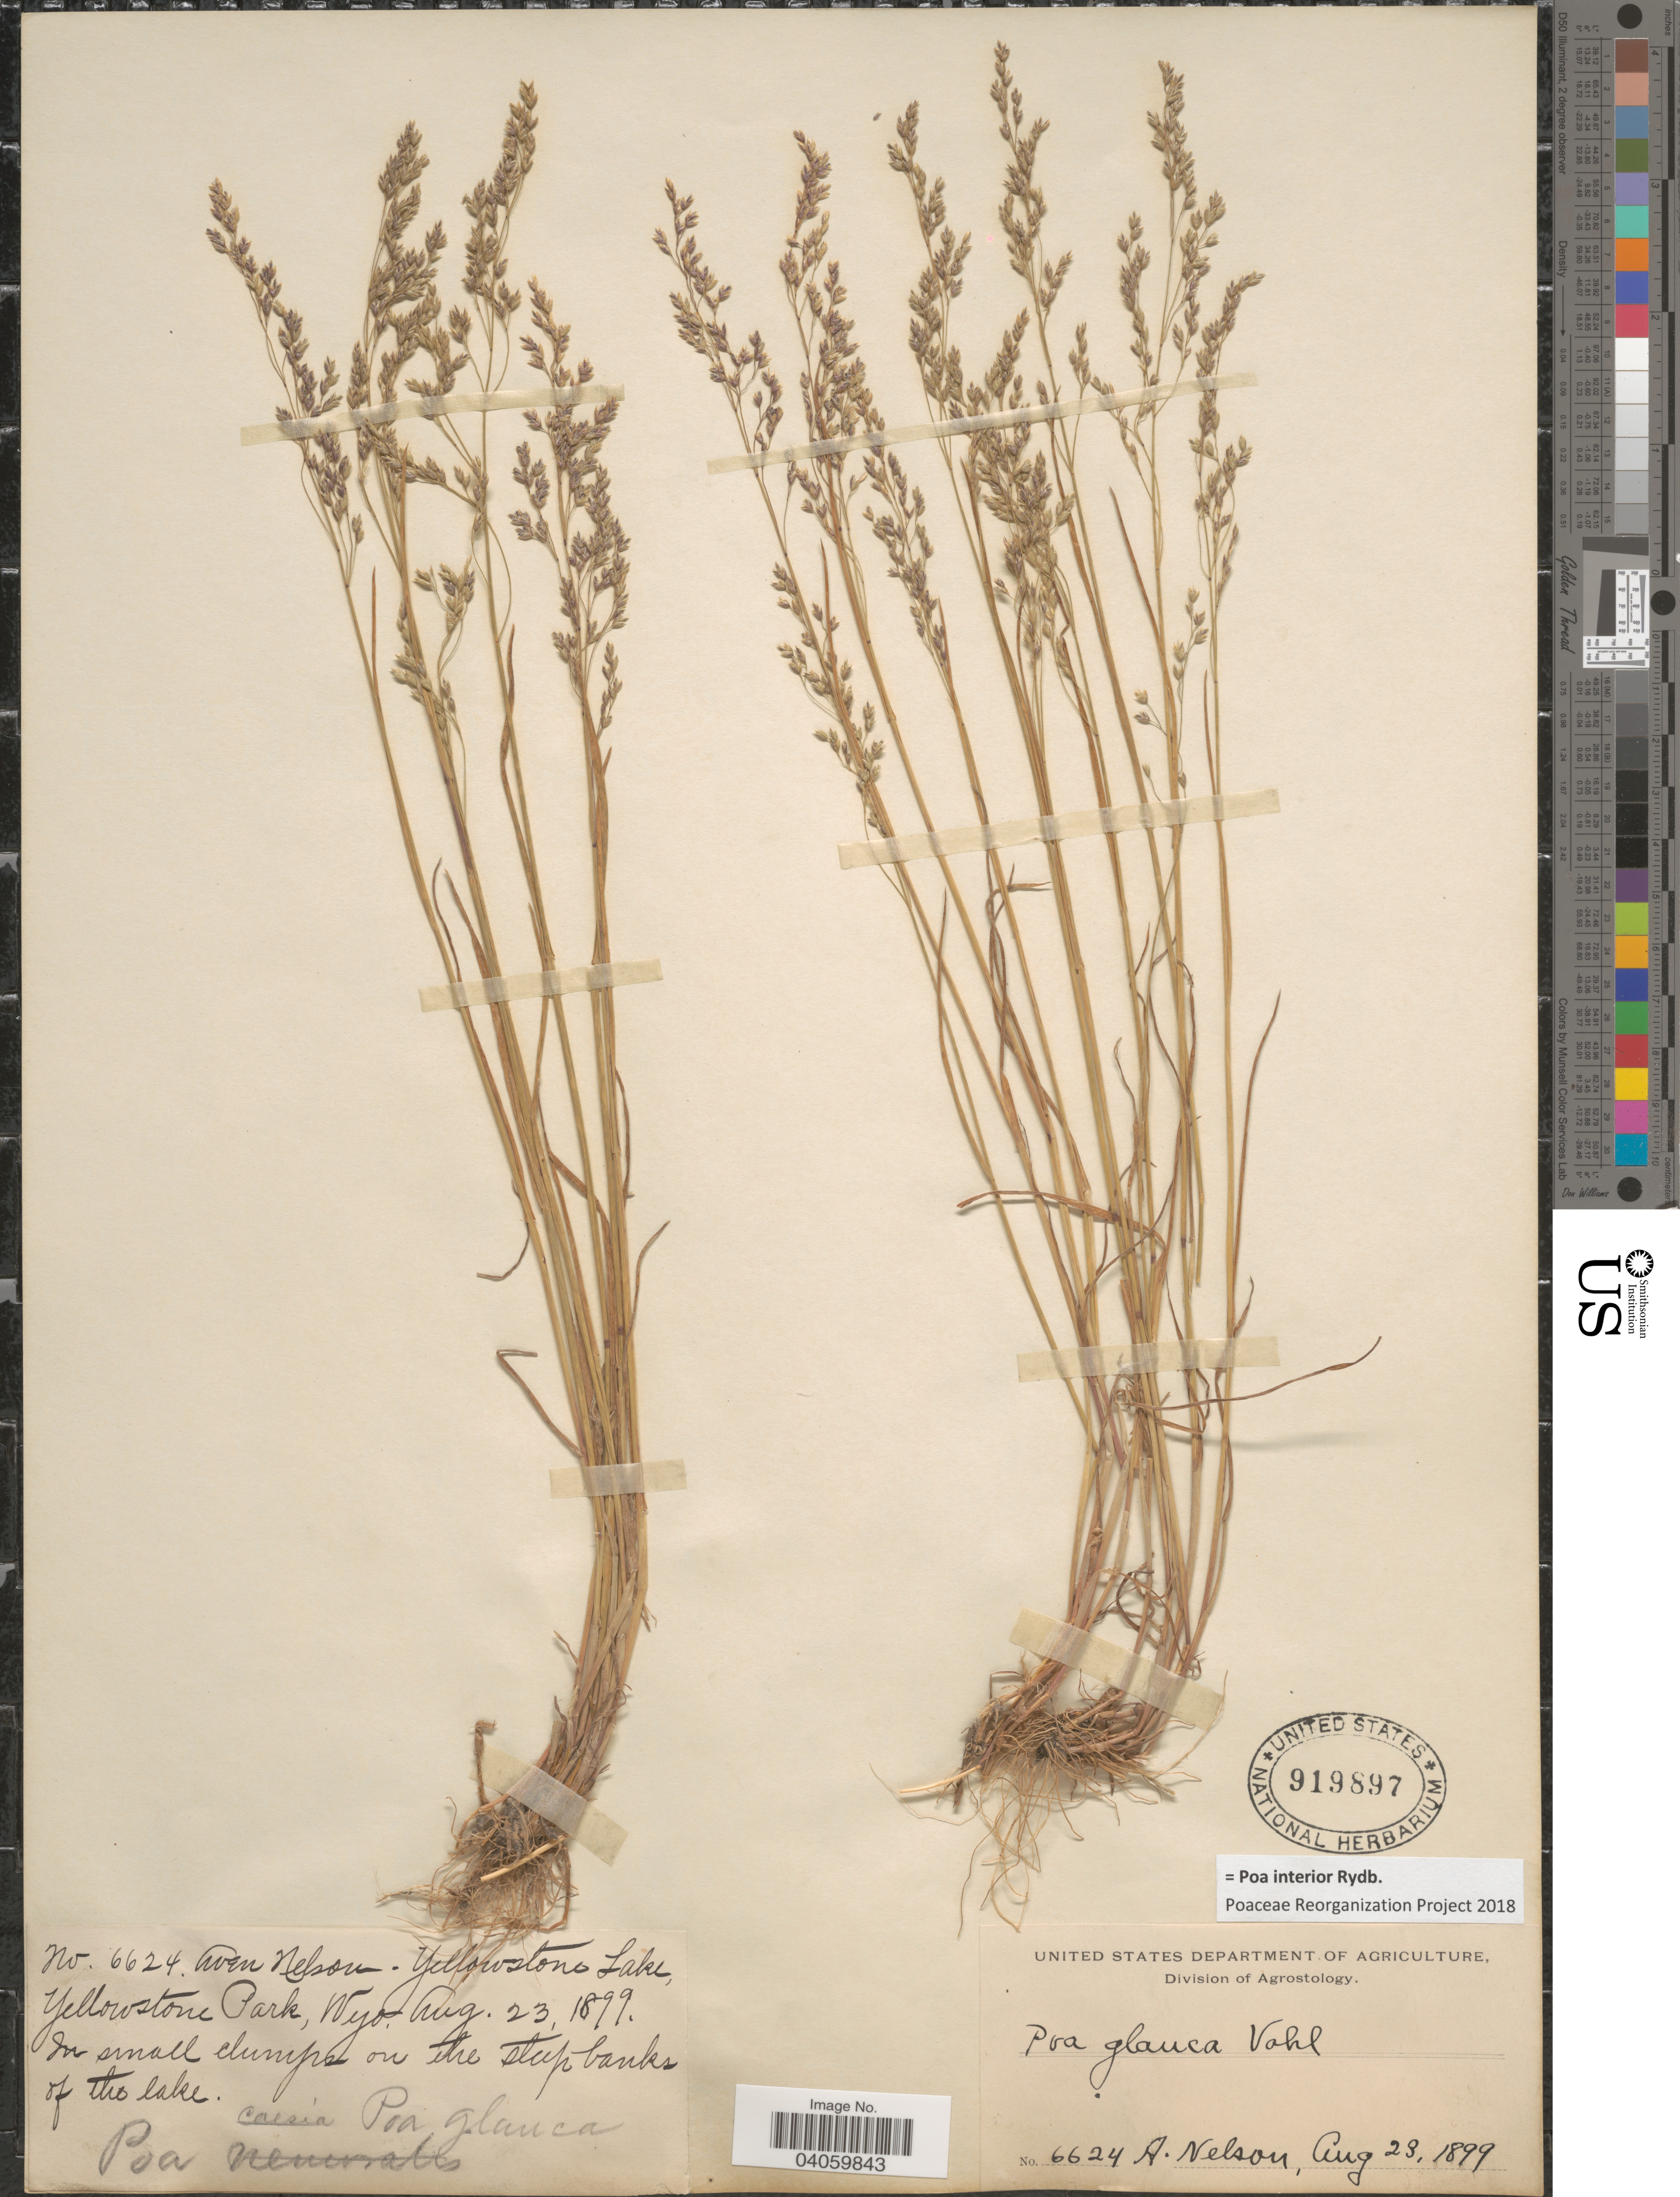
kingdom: Plantae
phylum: Tracheophyta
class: Liliopsida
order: Poales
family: Poaceae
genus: Poa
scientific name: Poa interior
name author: Rydb.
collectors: A. Nelson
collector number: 6624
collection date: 1899-08-23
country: United States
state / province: Wyoming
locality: Yellowstone Lake, Yellowstone Park.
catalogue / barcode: US 919897